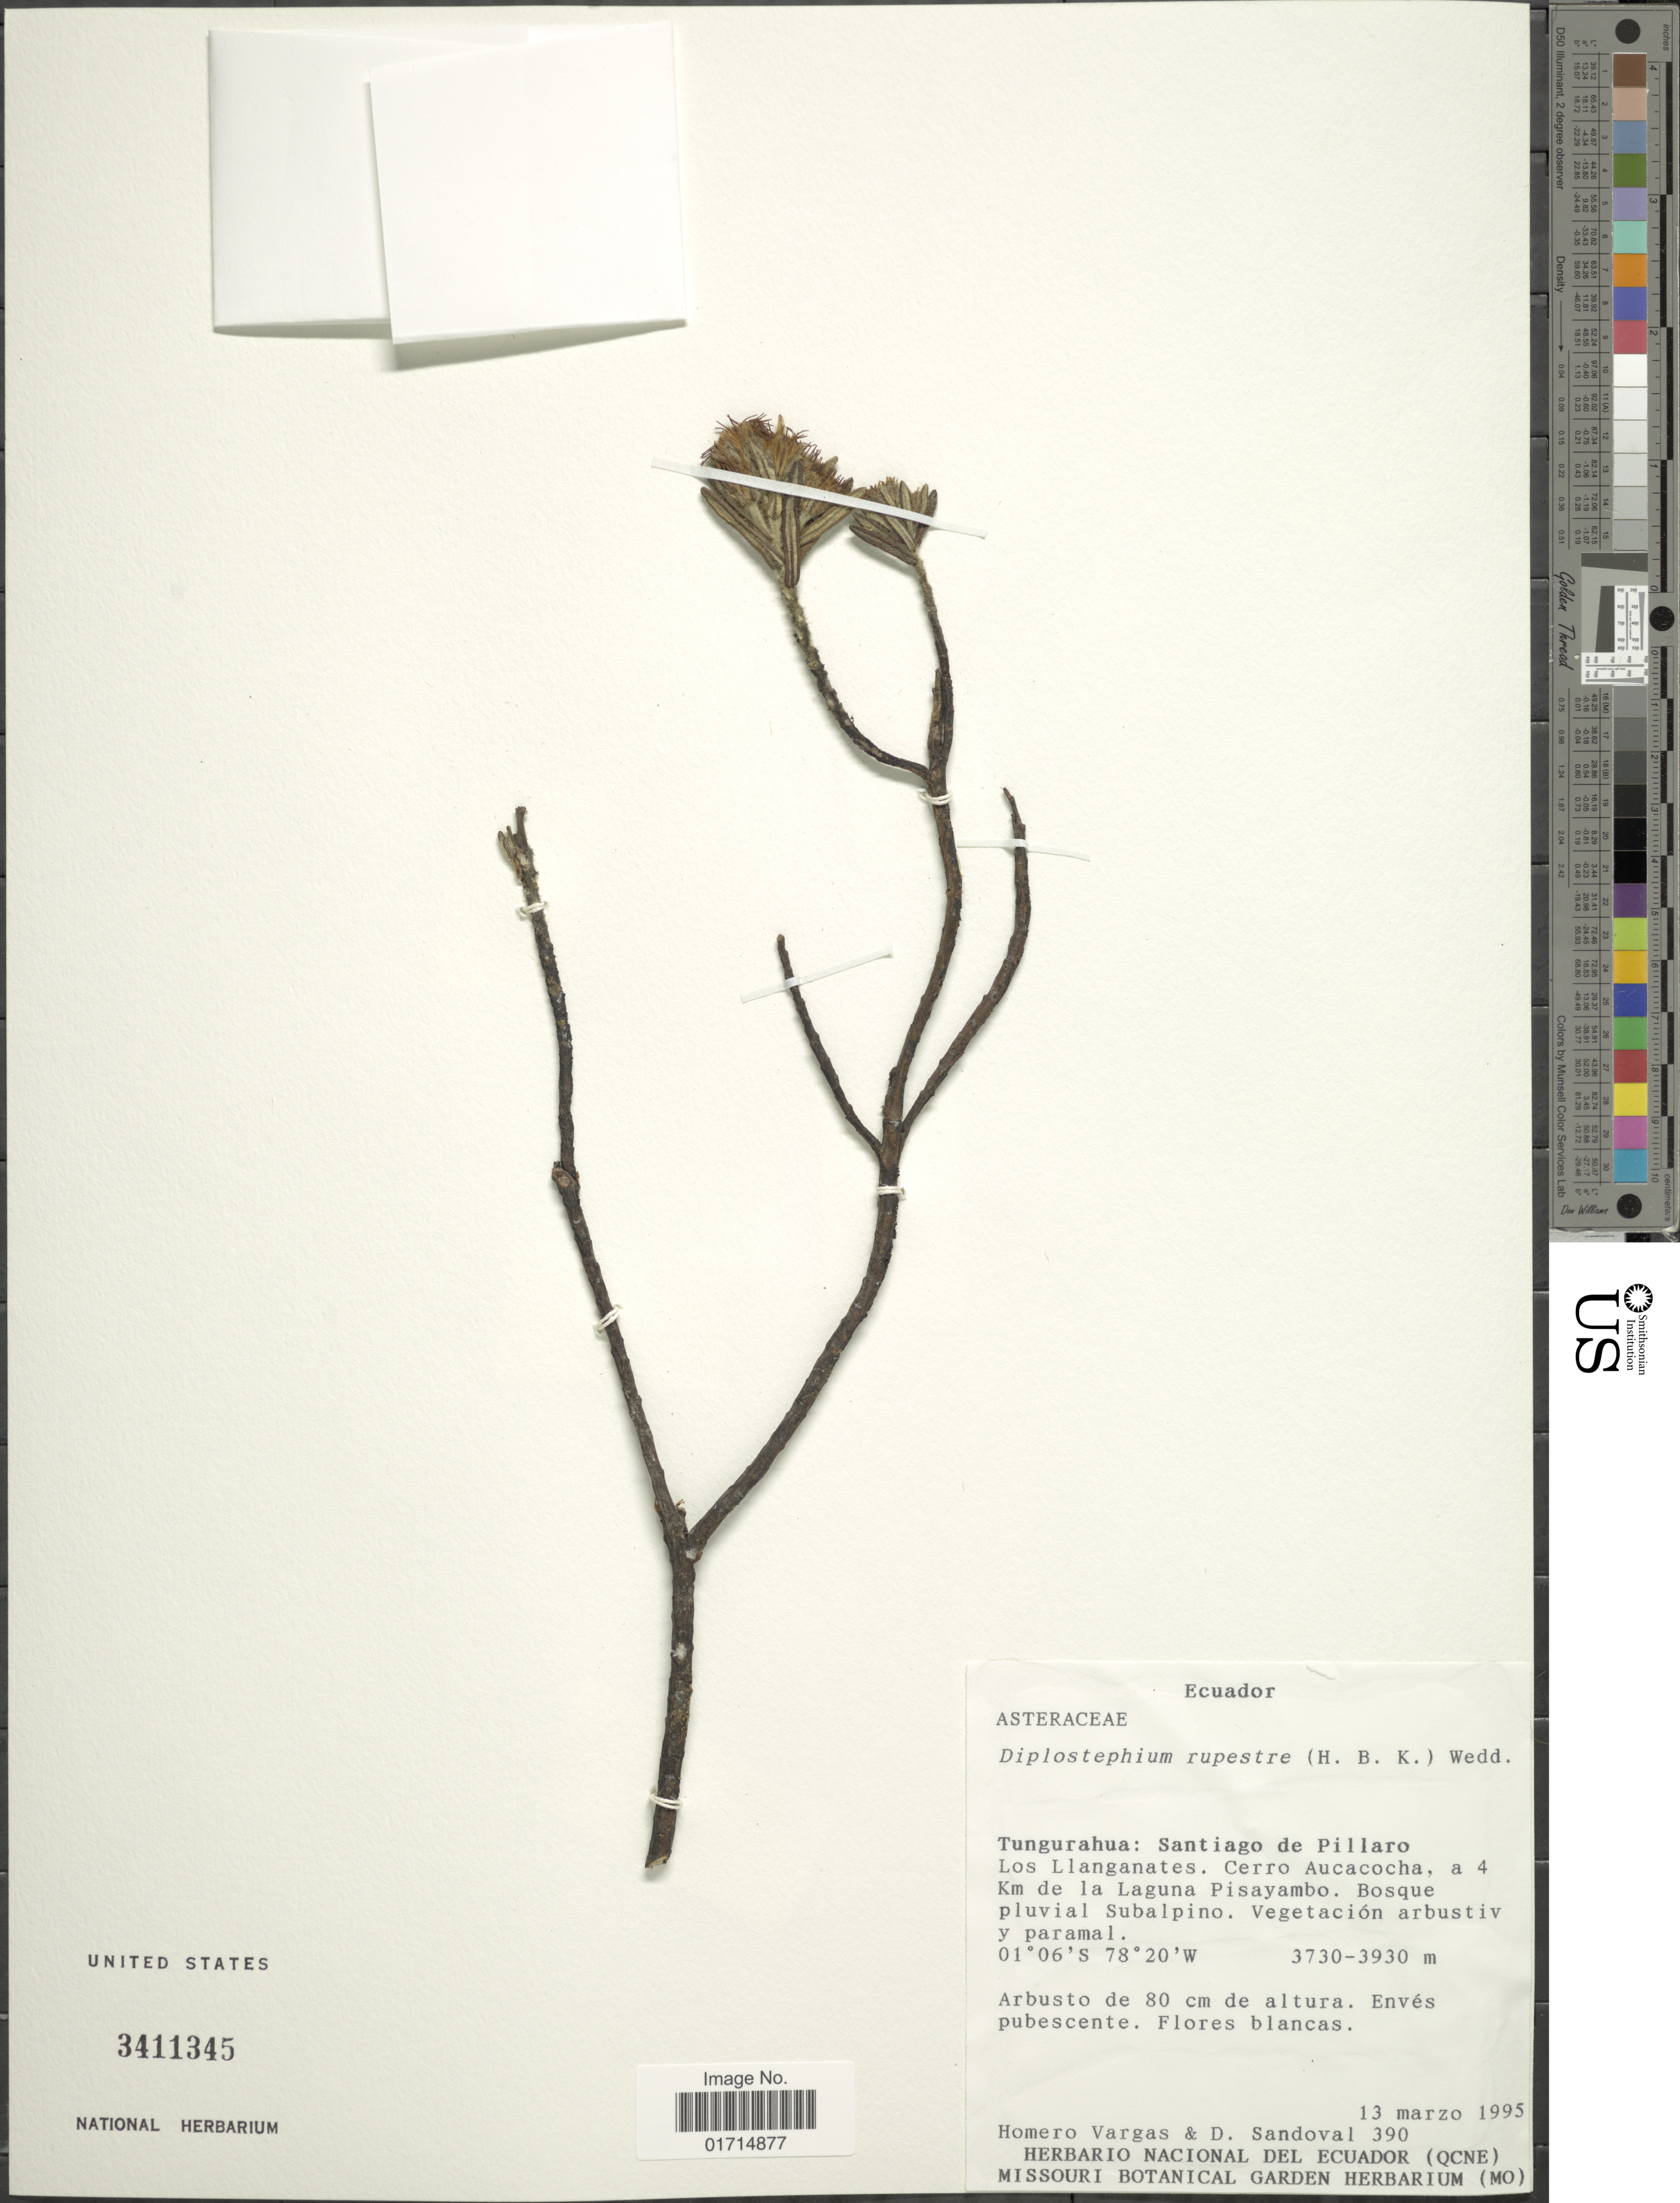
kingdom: Plantae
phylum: Tracheophyta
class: Magnoliopsida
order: Asterales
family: Asteraceae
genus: Diplostephium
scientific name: Diplostephium rupestre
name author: (Kunth) Wedd.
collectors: H. Vargas & D. Sandoval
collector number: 390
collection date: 1995-03-13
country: Ecuador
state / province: Tungurahua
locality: Santiago de Pillaro. Los Llanganates. Cerro Aucacocha, a 4 Km de la Laguna Pisayambo.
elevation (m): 3730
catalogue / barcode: US 3411345